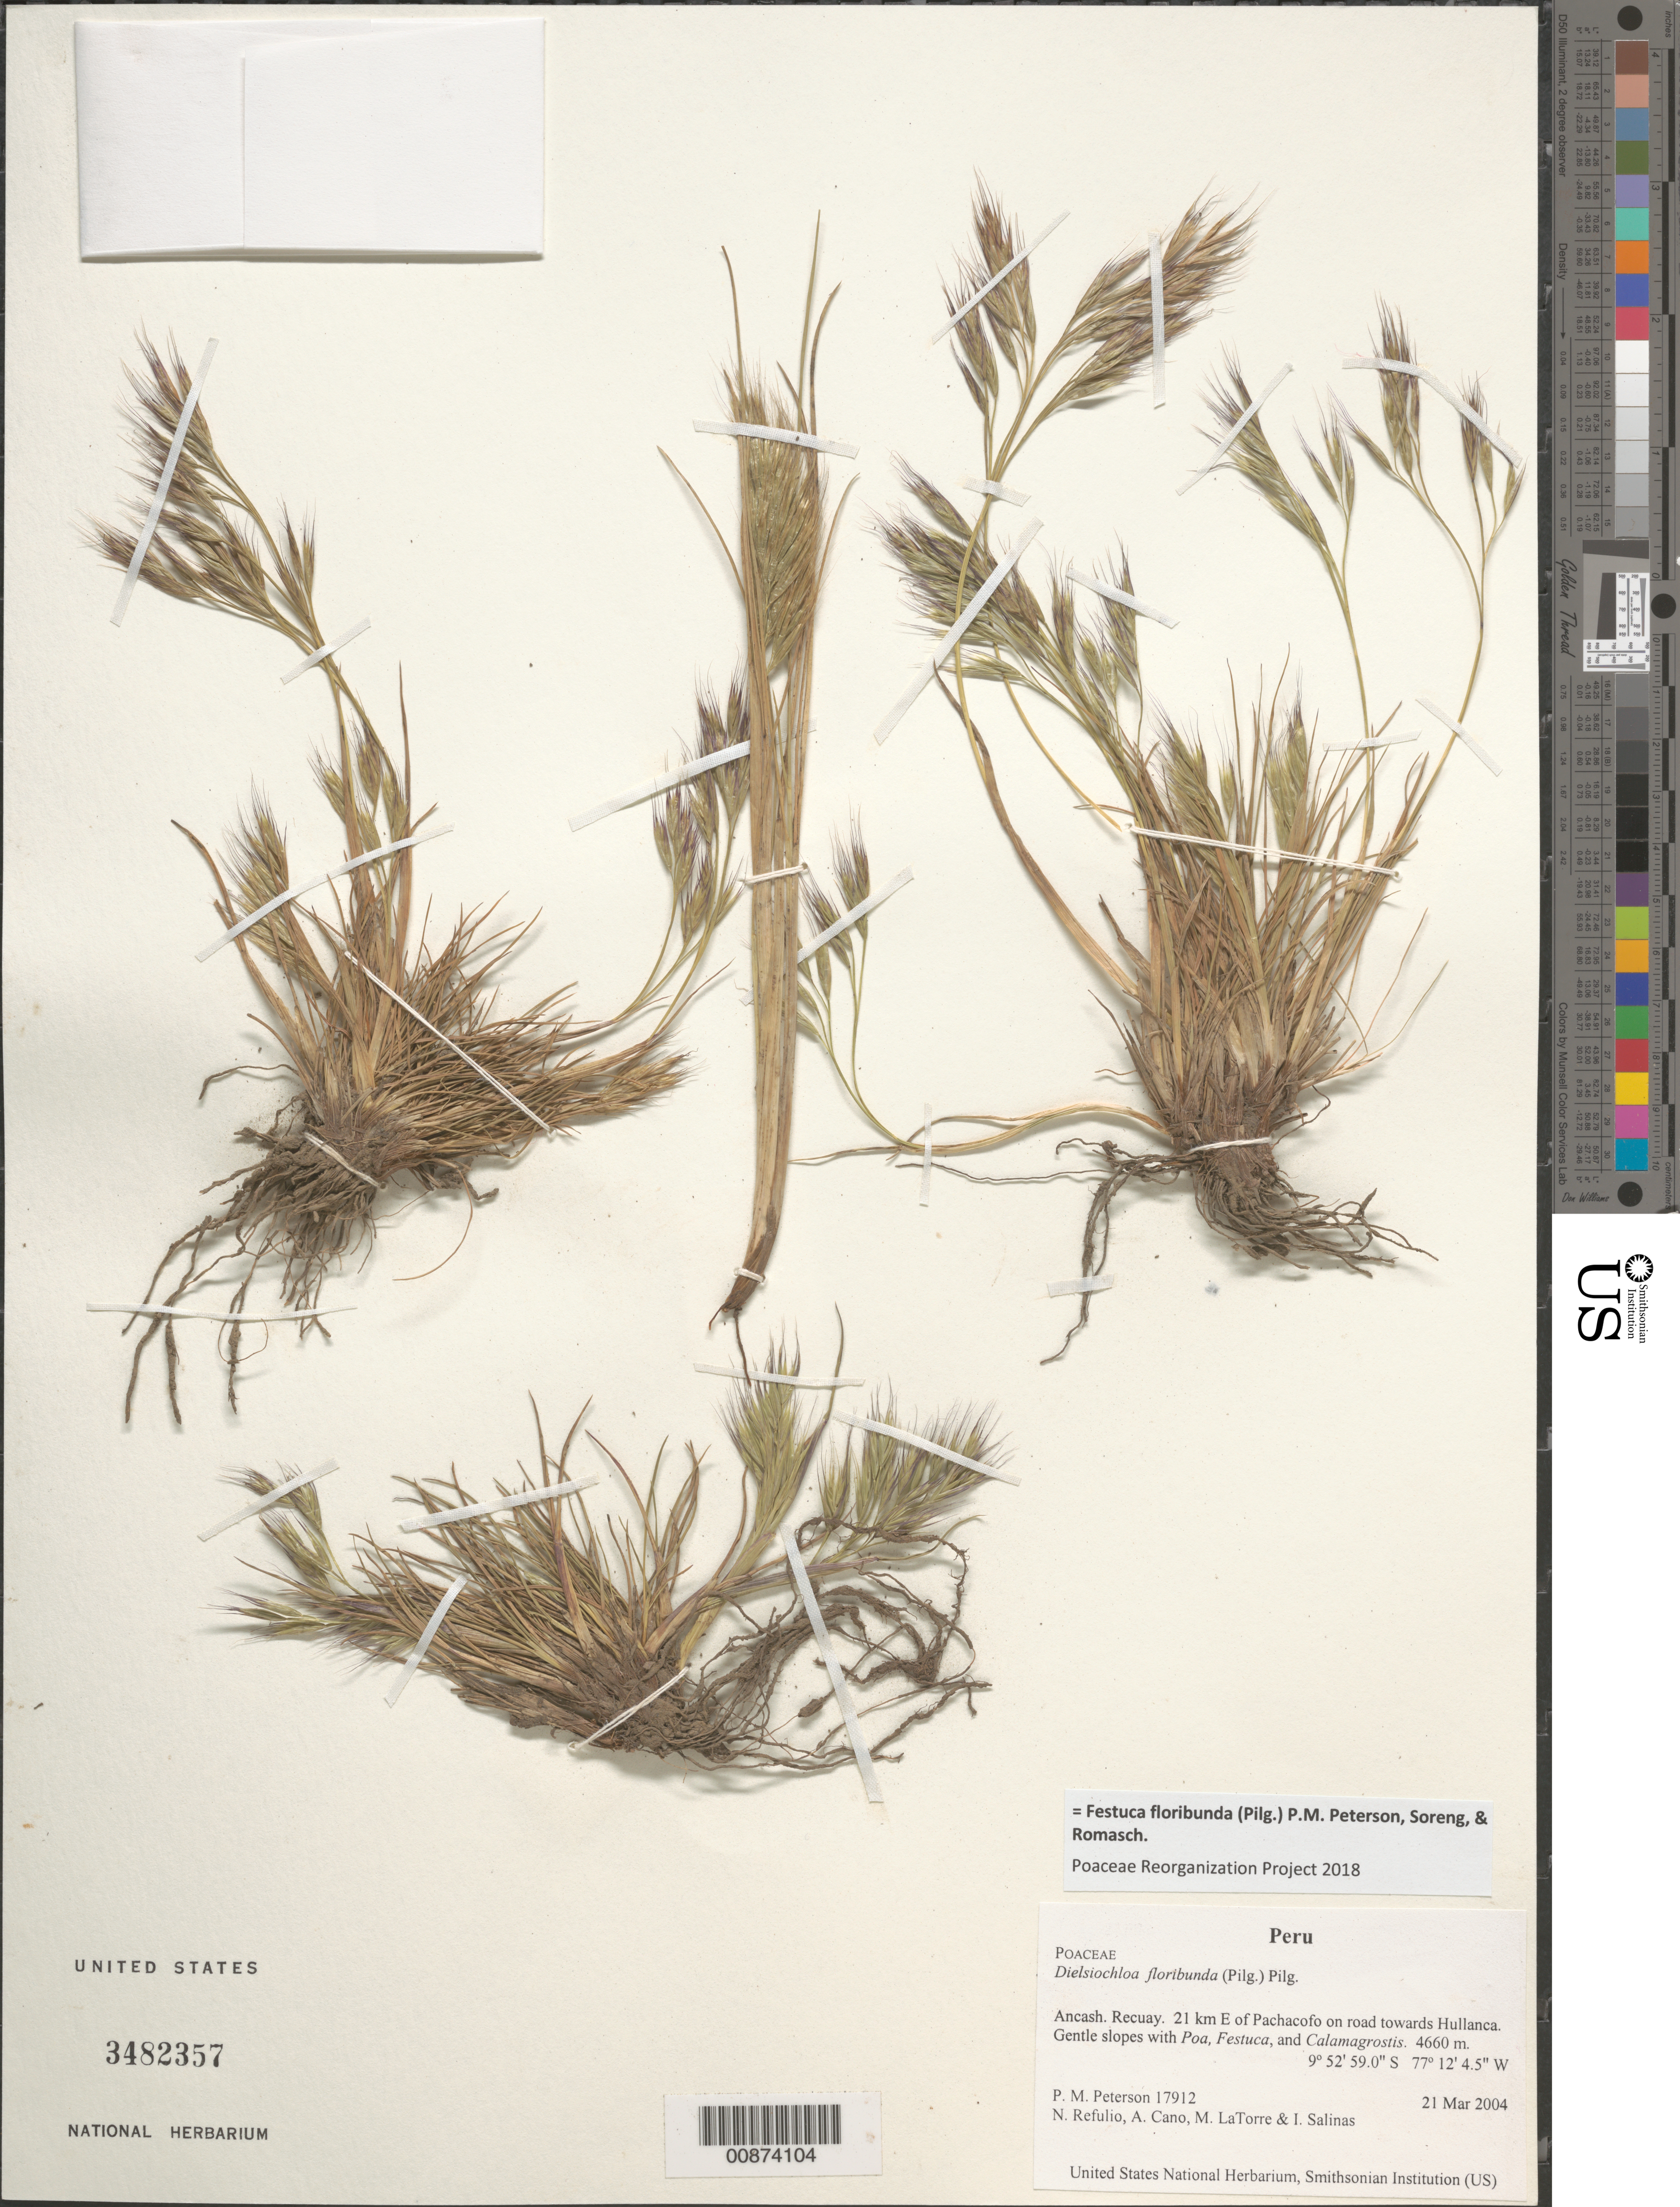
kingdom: Plantae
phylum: Tracheophyta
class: Liliopsida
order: Poales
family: Poaceae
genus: Festuca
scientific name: Festuca floribunda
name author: (Pilg.) P.M. Peterson et al.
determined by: Poaceae Reorganization Project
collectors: P. M. Peterson, N. Refulio-Rodríguez, A. Cano, M. Torre & I. Salinas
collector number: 17912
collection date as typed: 21 Mar 2004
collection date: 2004-03-21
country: Peru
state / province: Ancash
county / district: Recuay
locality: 21 km E of Pachacofo on road towards Hullanca. Gentle slopes with Poa, Festuca, and Calamagrostis.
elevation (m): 4660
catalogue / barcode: US 3482357